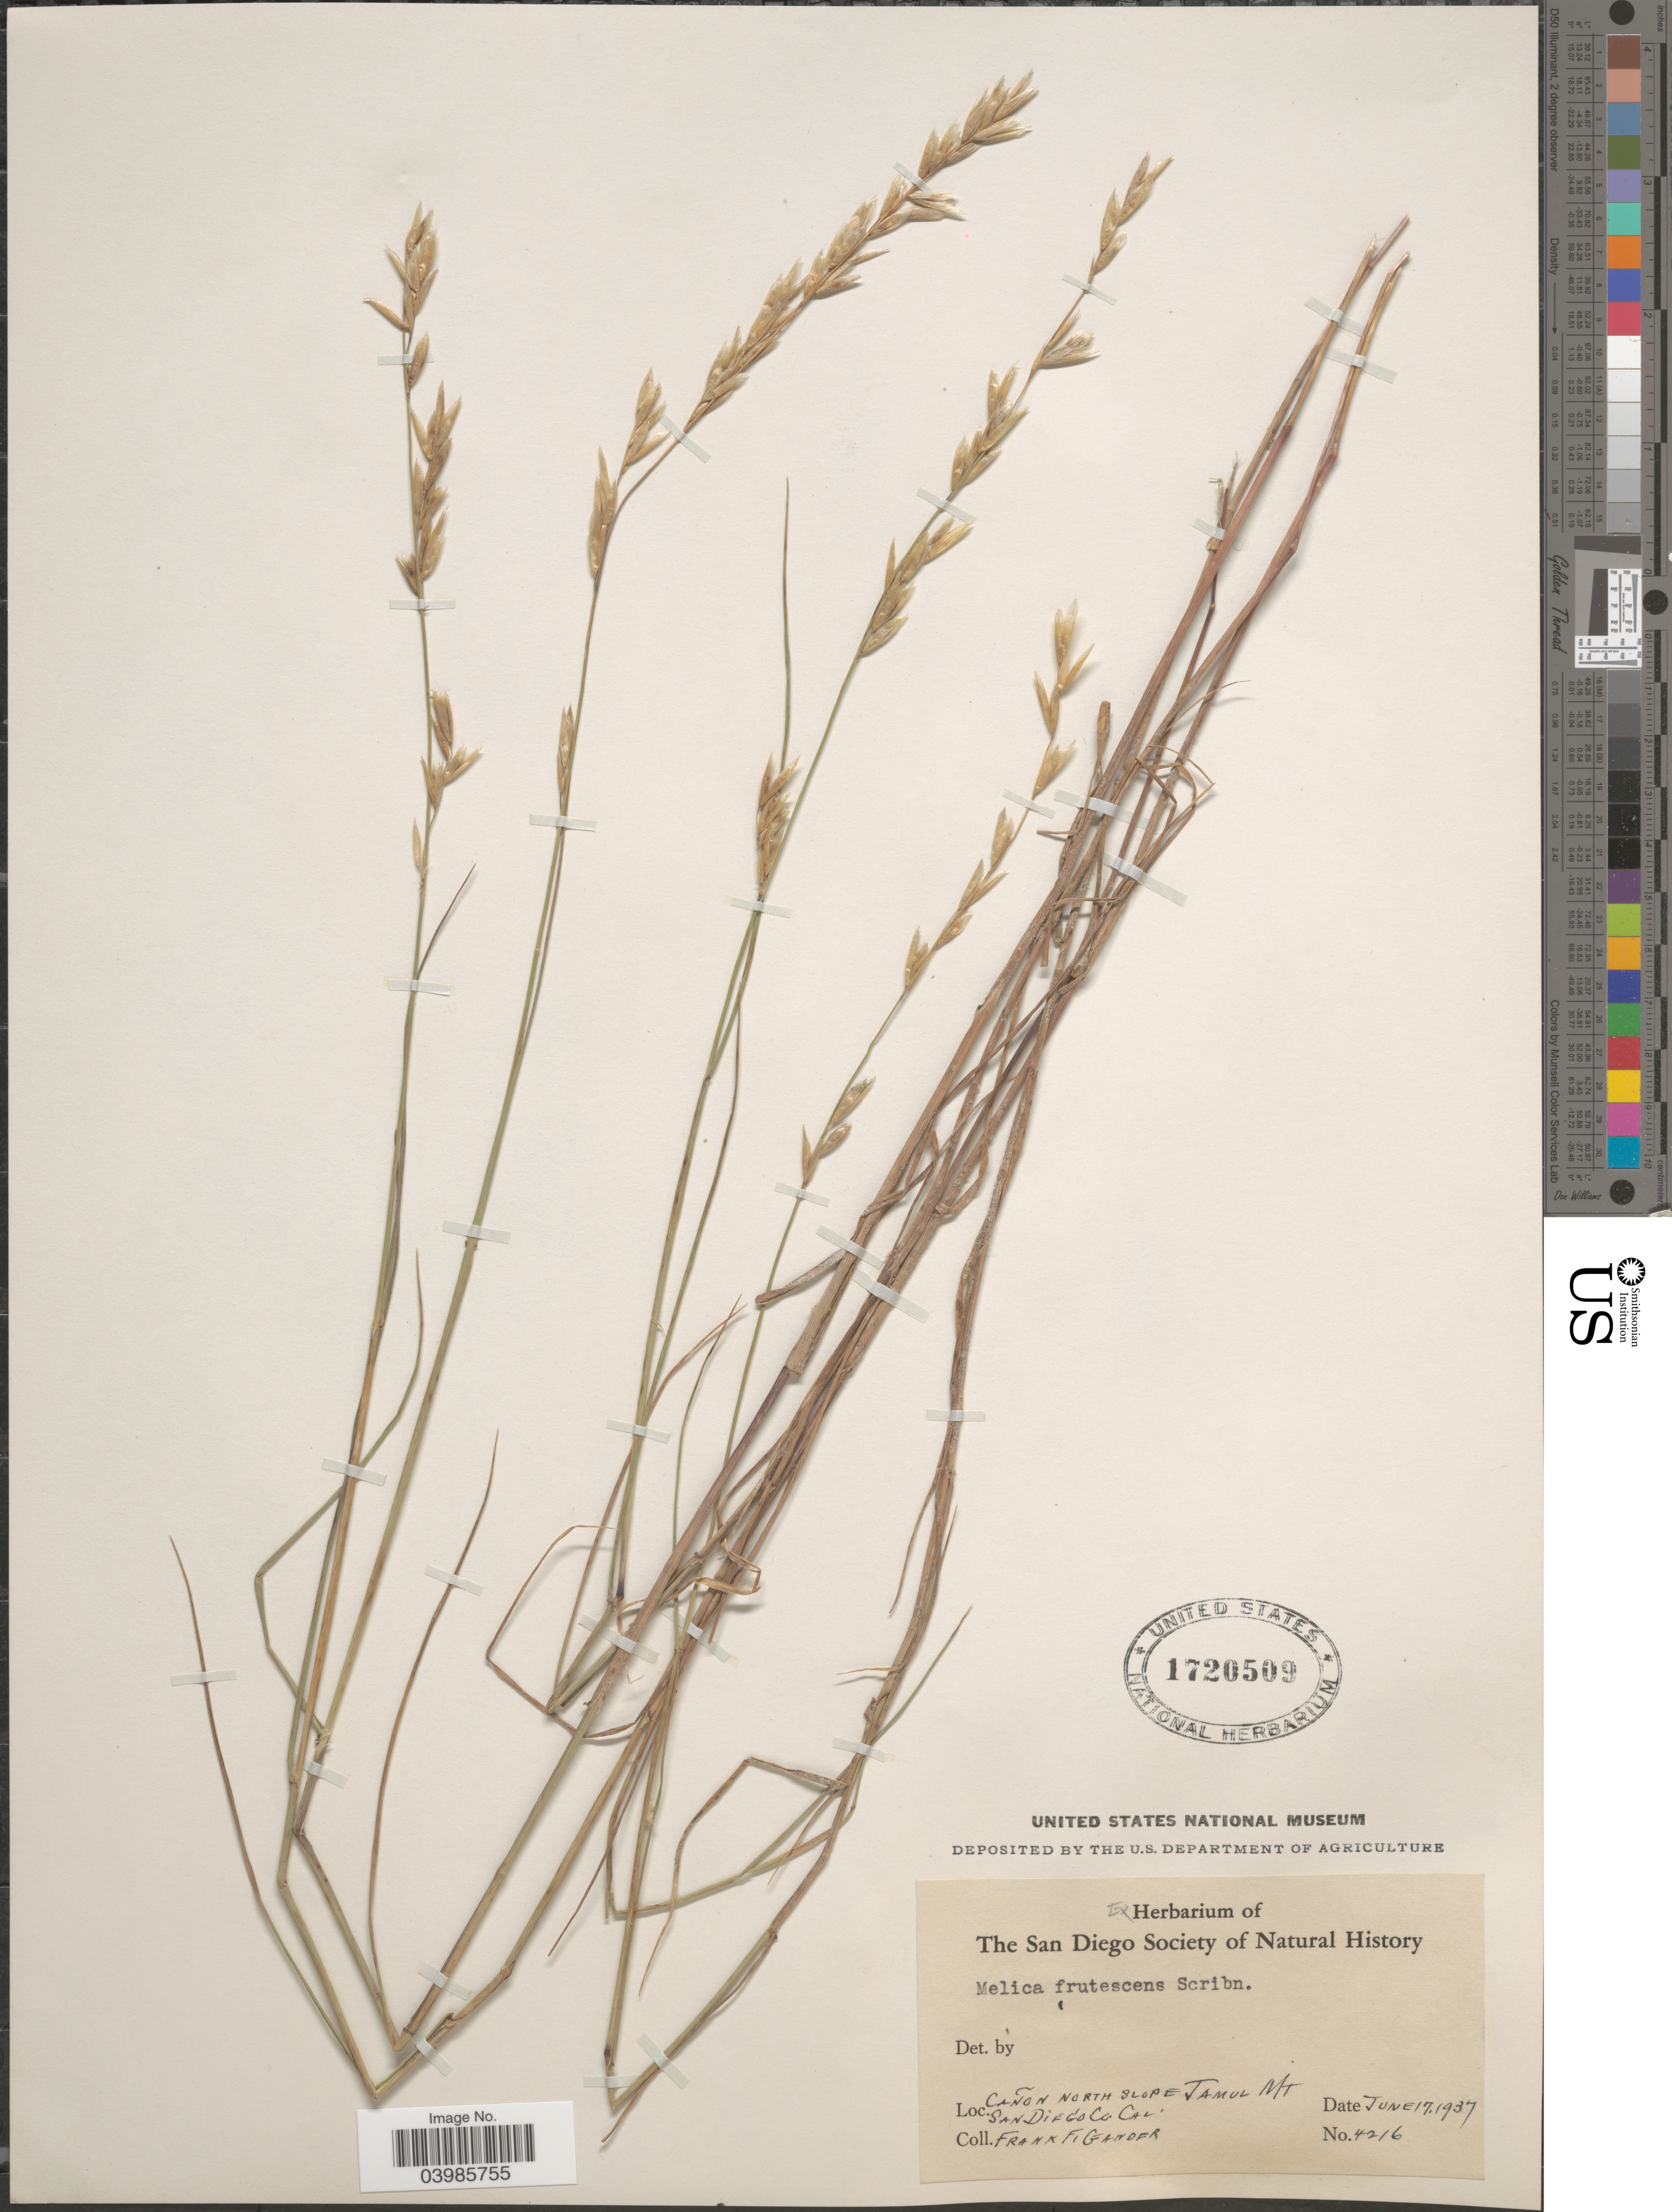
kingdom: Plantae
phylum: Tracheophyta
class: Liliopsida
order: Poales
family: Poaceae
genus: Melica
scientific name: Melica frutescens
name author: Scribn.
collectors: F. Gander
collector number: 4216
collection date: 1937-06-17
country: United States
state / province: California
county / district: San Diego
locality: Cañon North Slope Tamul Mt. San Diego Co.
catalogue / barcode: US 1720509